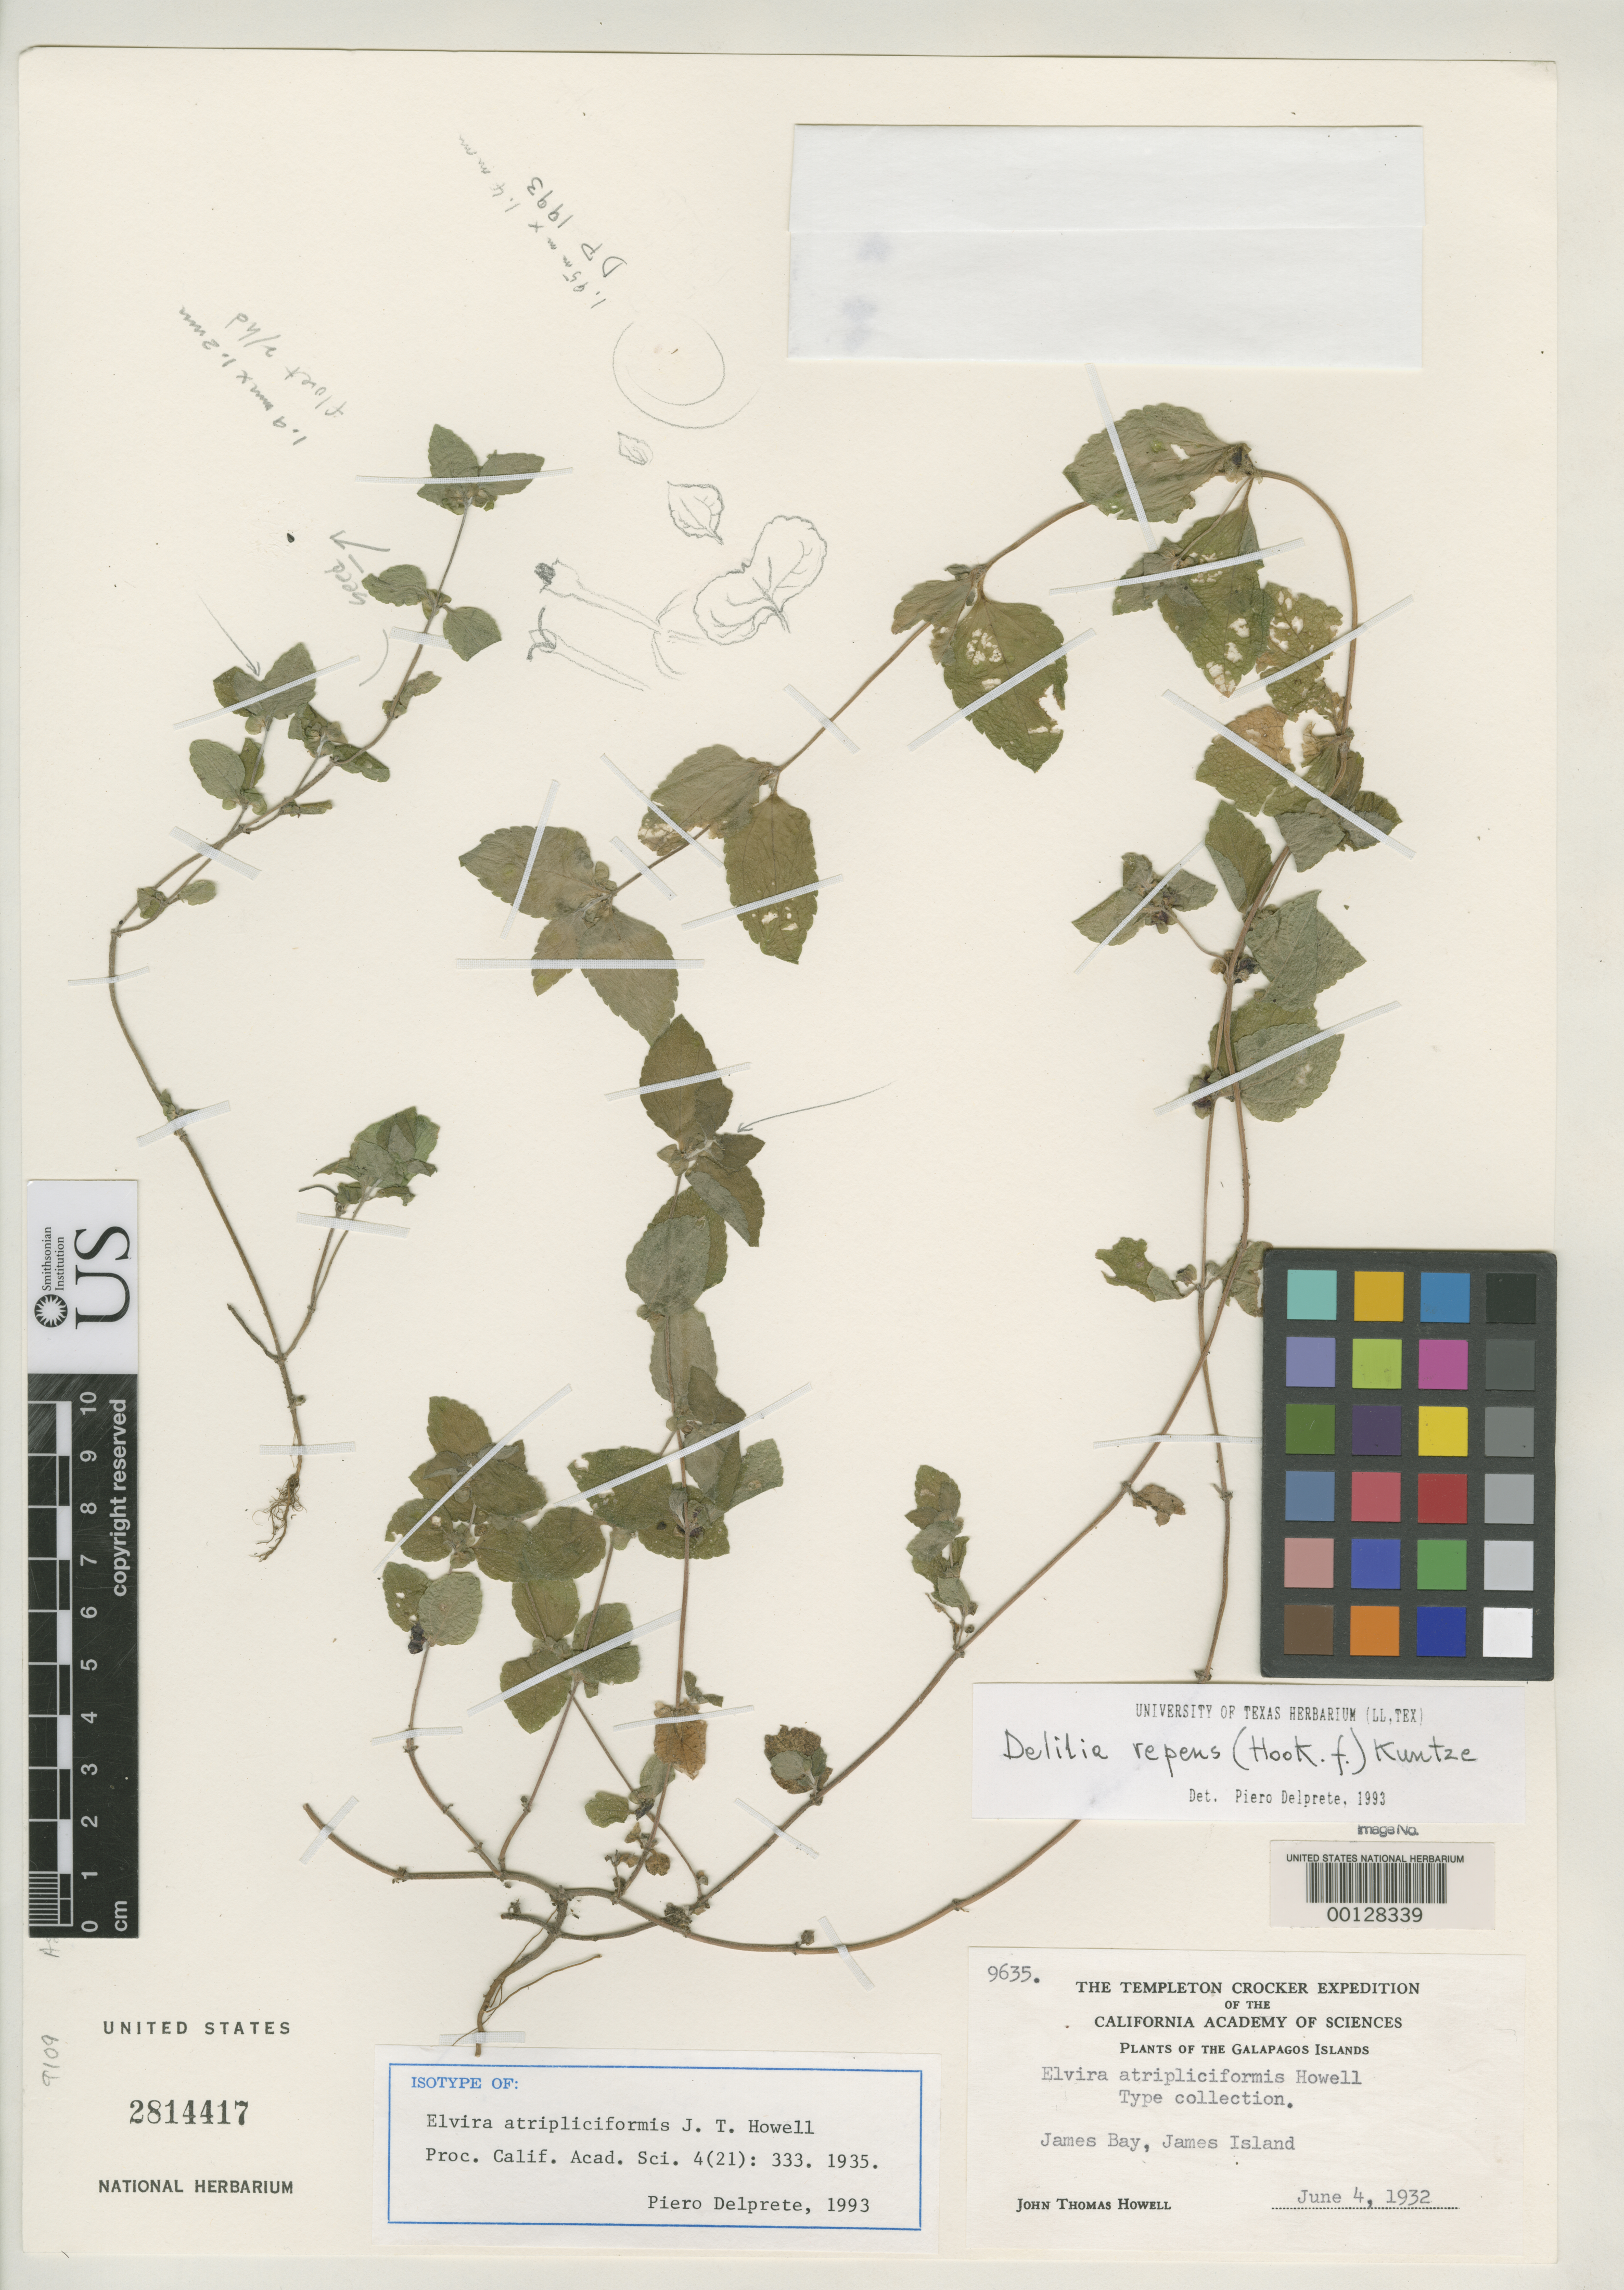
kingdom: Plantae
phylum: Tracheophyta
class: Magnoliopsida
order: Asterales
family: Asteraceae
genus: Elvira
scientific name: Elvira atripliciformis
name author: J.T. Howell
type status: Isotype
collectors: J. T. Howell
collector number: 9635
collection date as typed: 04 Jun 1932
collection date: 1932-06-04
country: Ecuador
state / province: Colón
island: Santiago [James, San Salvador]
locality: James Bay [Isla San Salvador = James I.]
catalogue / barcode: US 2814417